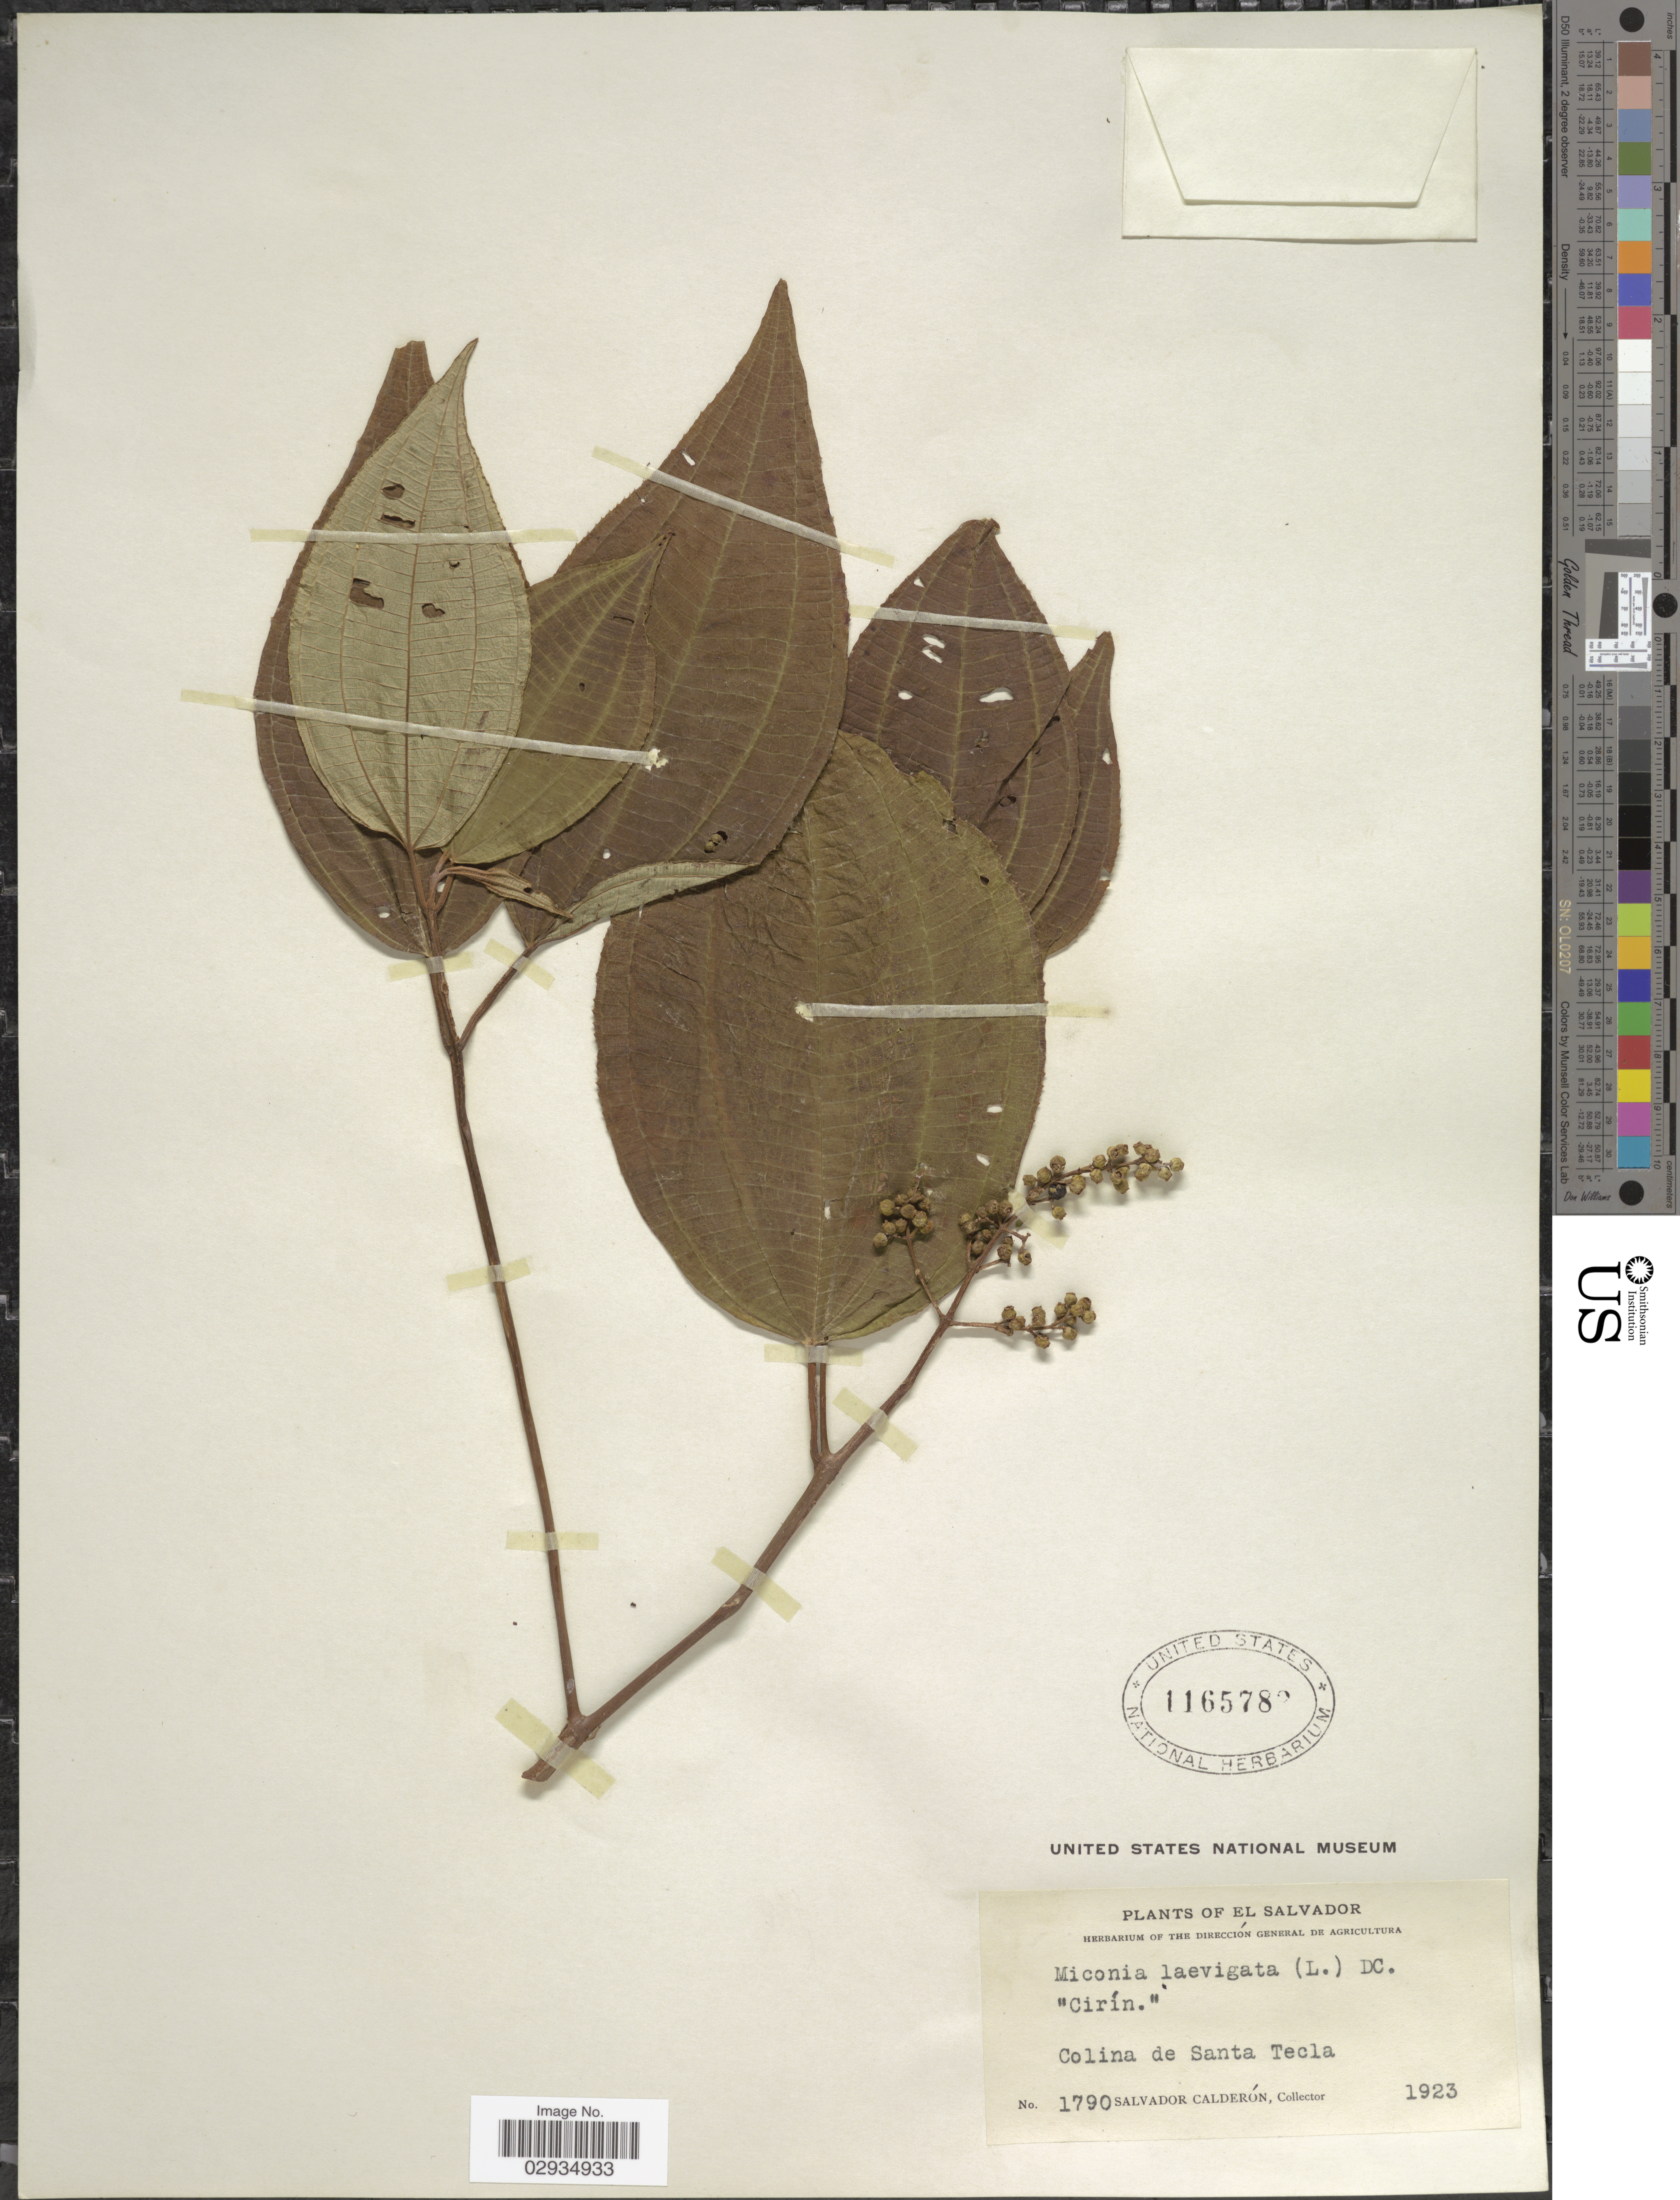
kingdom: Plantae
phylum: Tracheophyta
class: Magnoliopsida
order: Myrtales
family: Melastomataceae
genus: Miconia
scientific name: Miconia laevigata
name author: (L.) D. Don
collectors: S. Calderón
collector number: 1790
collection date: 1923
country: El Salvador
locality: Colina de Santa Tecla.